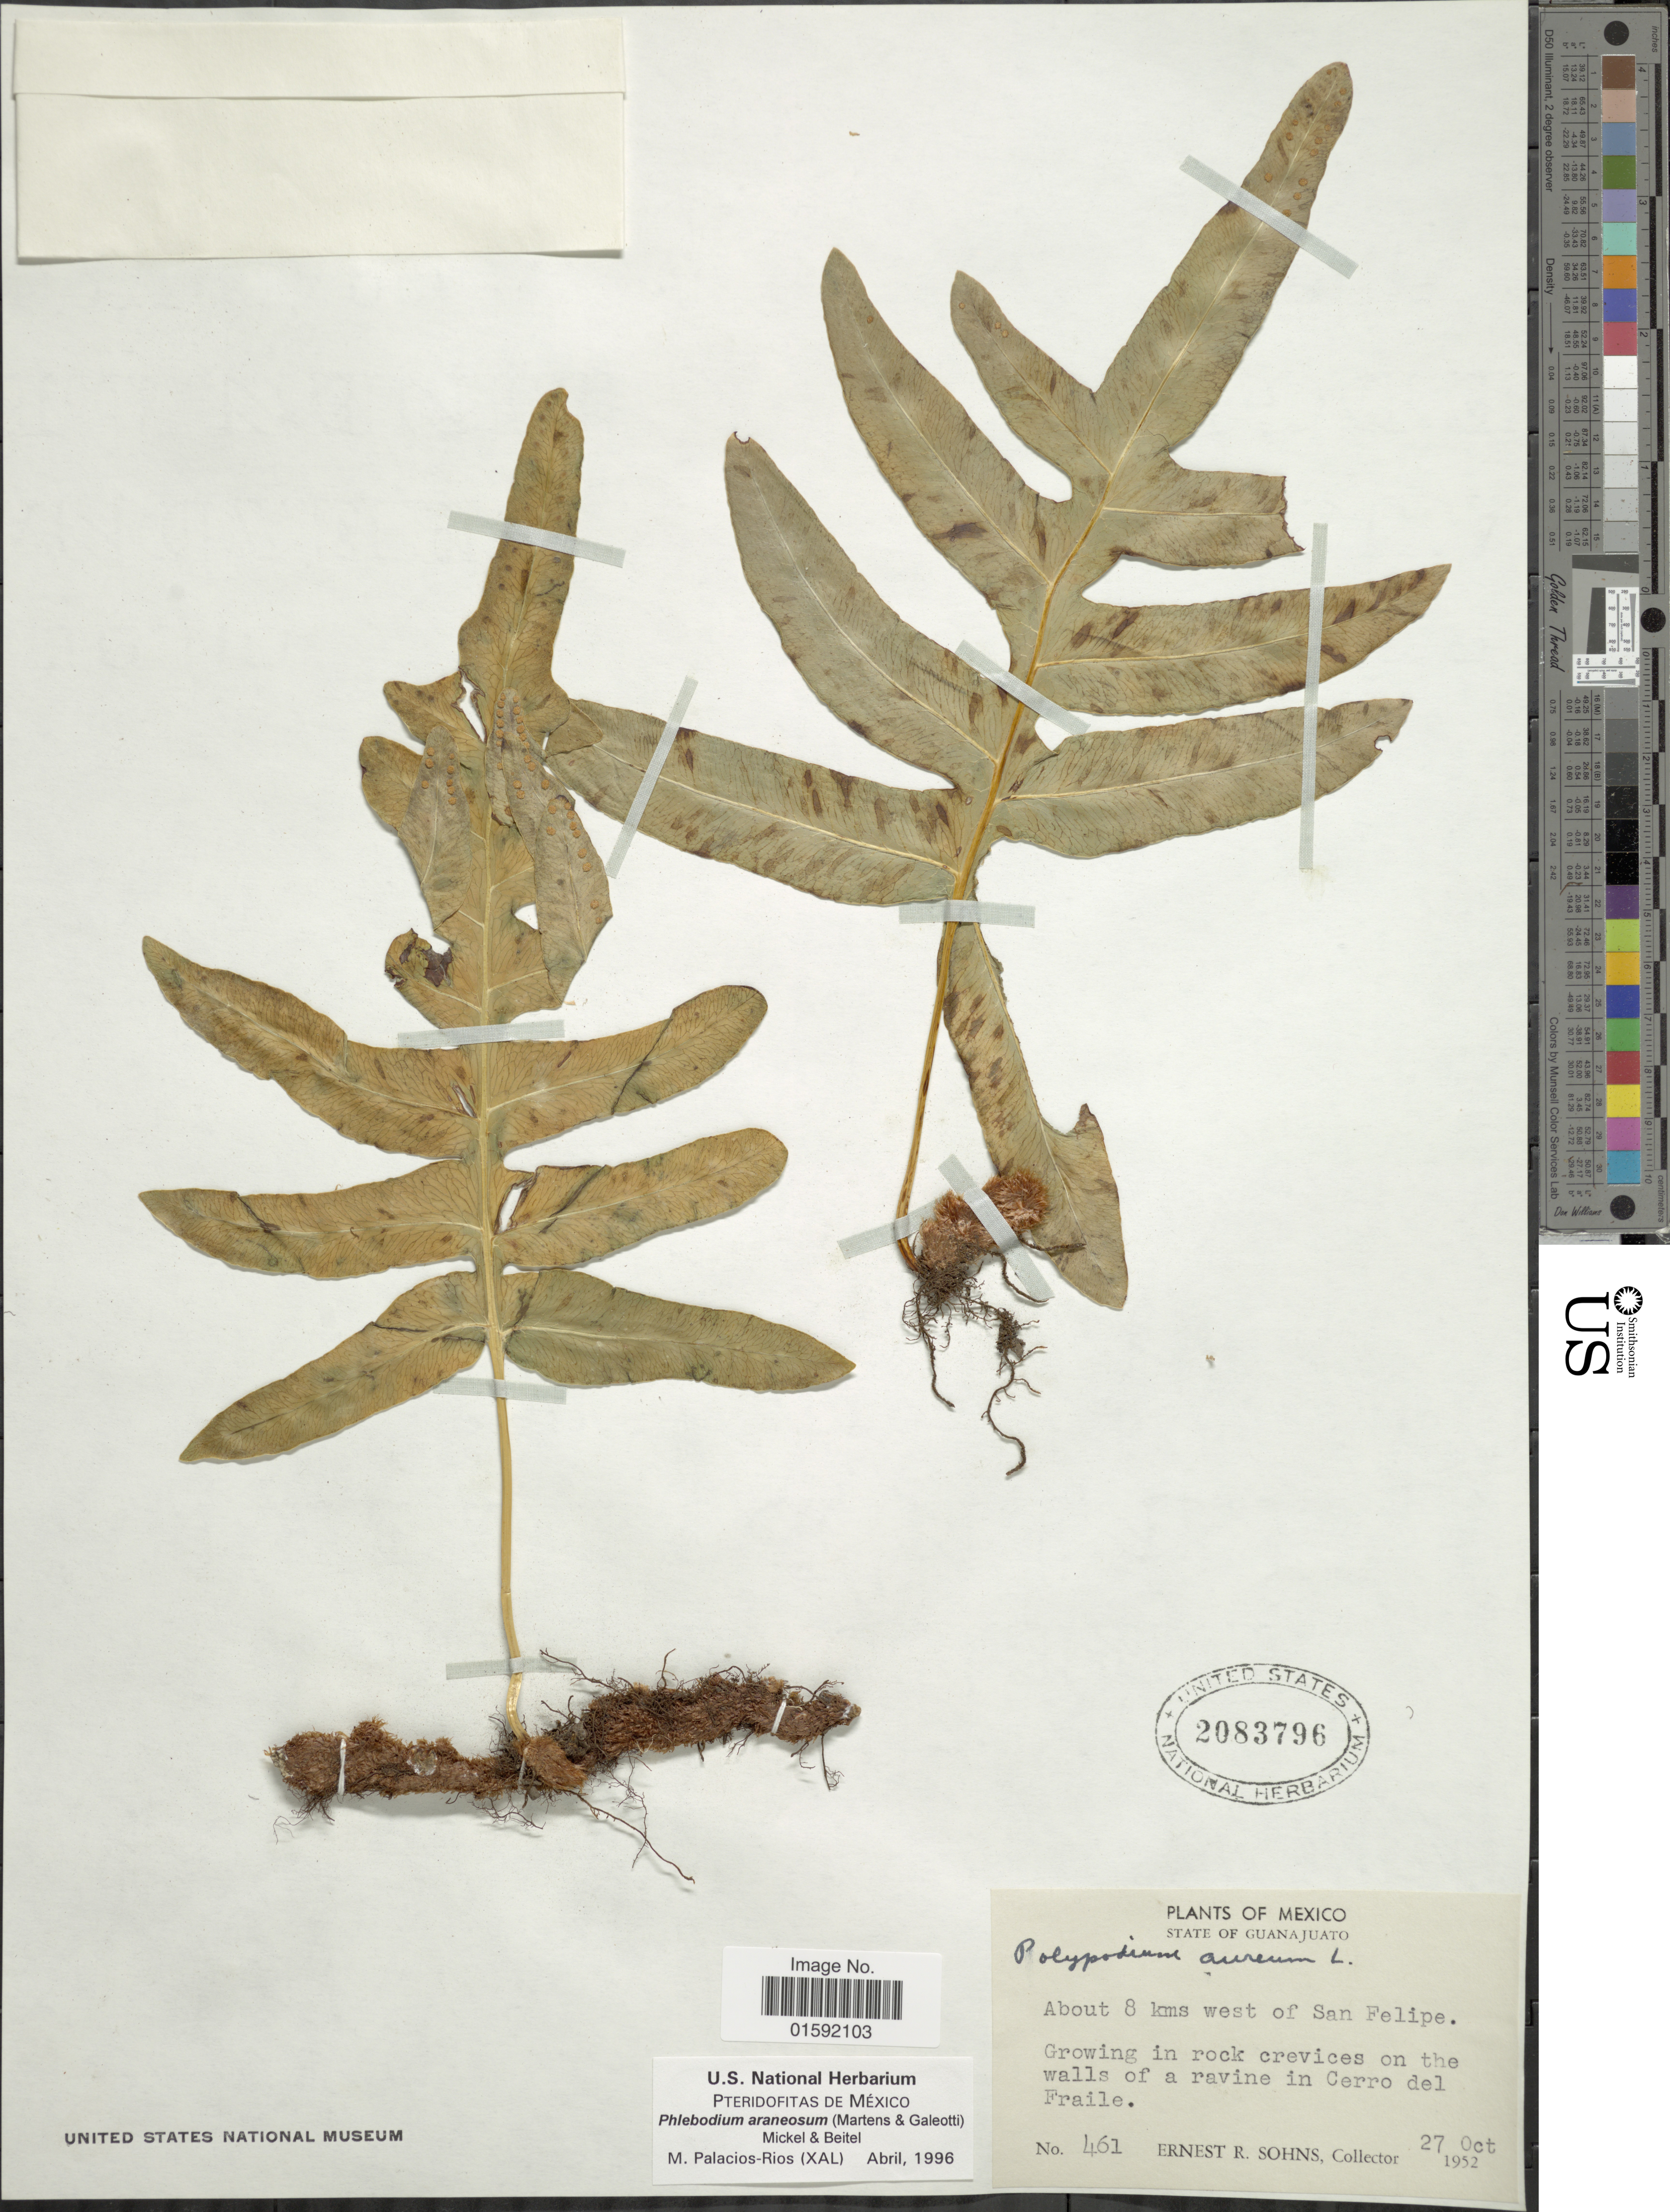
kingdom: Plantae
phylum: Tracheophyta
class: Polypodiopsida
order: Polypodiales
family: Polypodiaceae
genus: Phlebodium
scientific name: Phlebodium araneosum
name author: (M. Martens) Mickel & Beitel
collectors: E. R. Sohns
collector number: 461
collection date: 1952-10-27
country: Mexico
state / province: Guanajuato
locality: About 8 kms West of San Felipe, on the walls of a ravine in Cerro del Fraile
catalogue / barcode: US 2083796